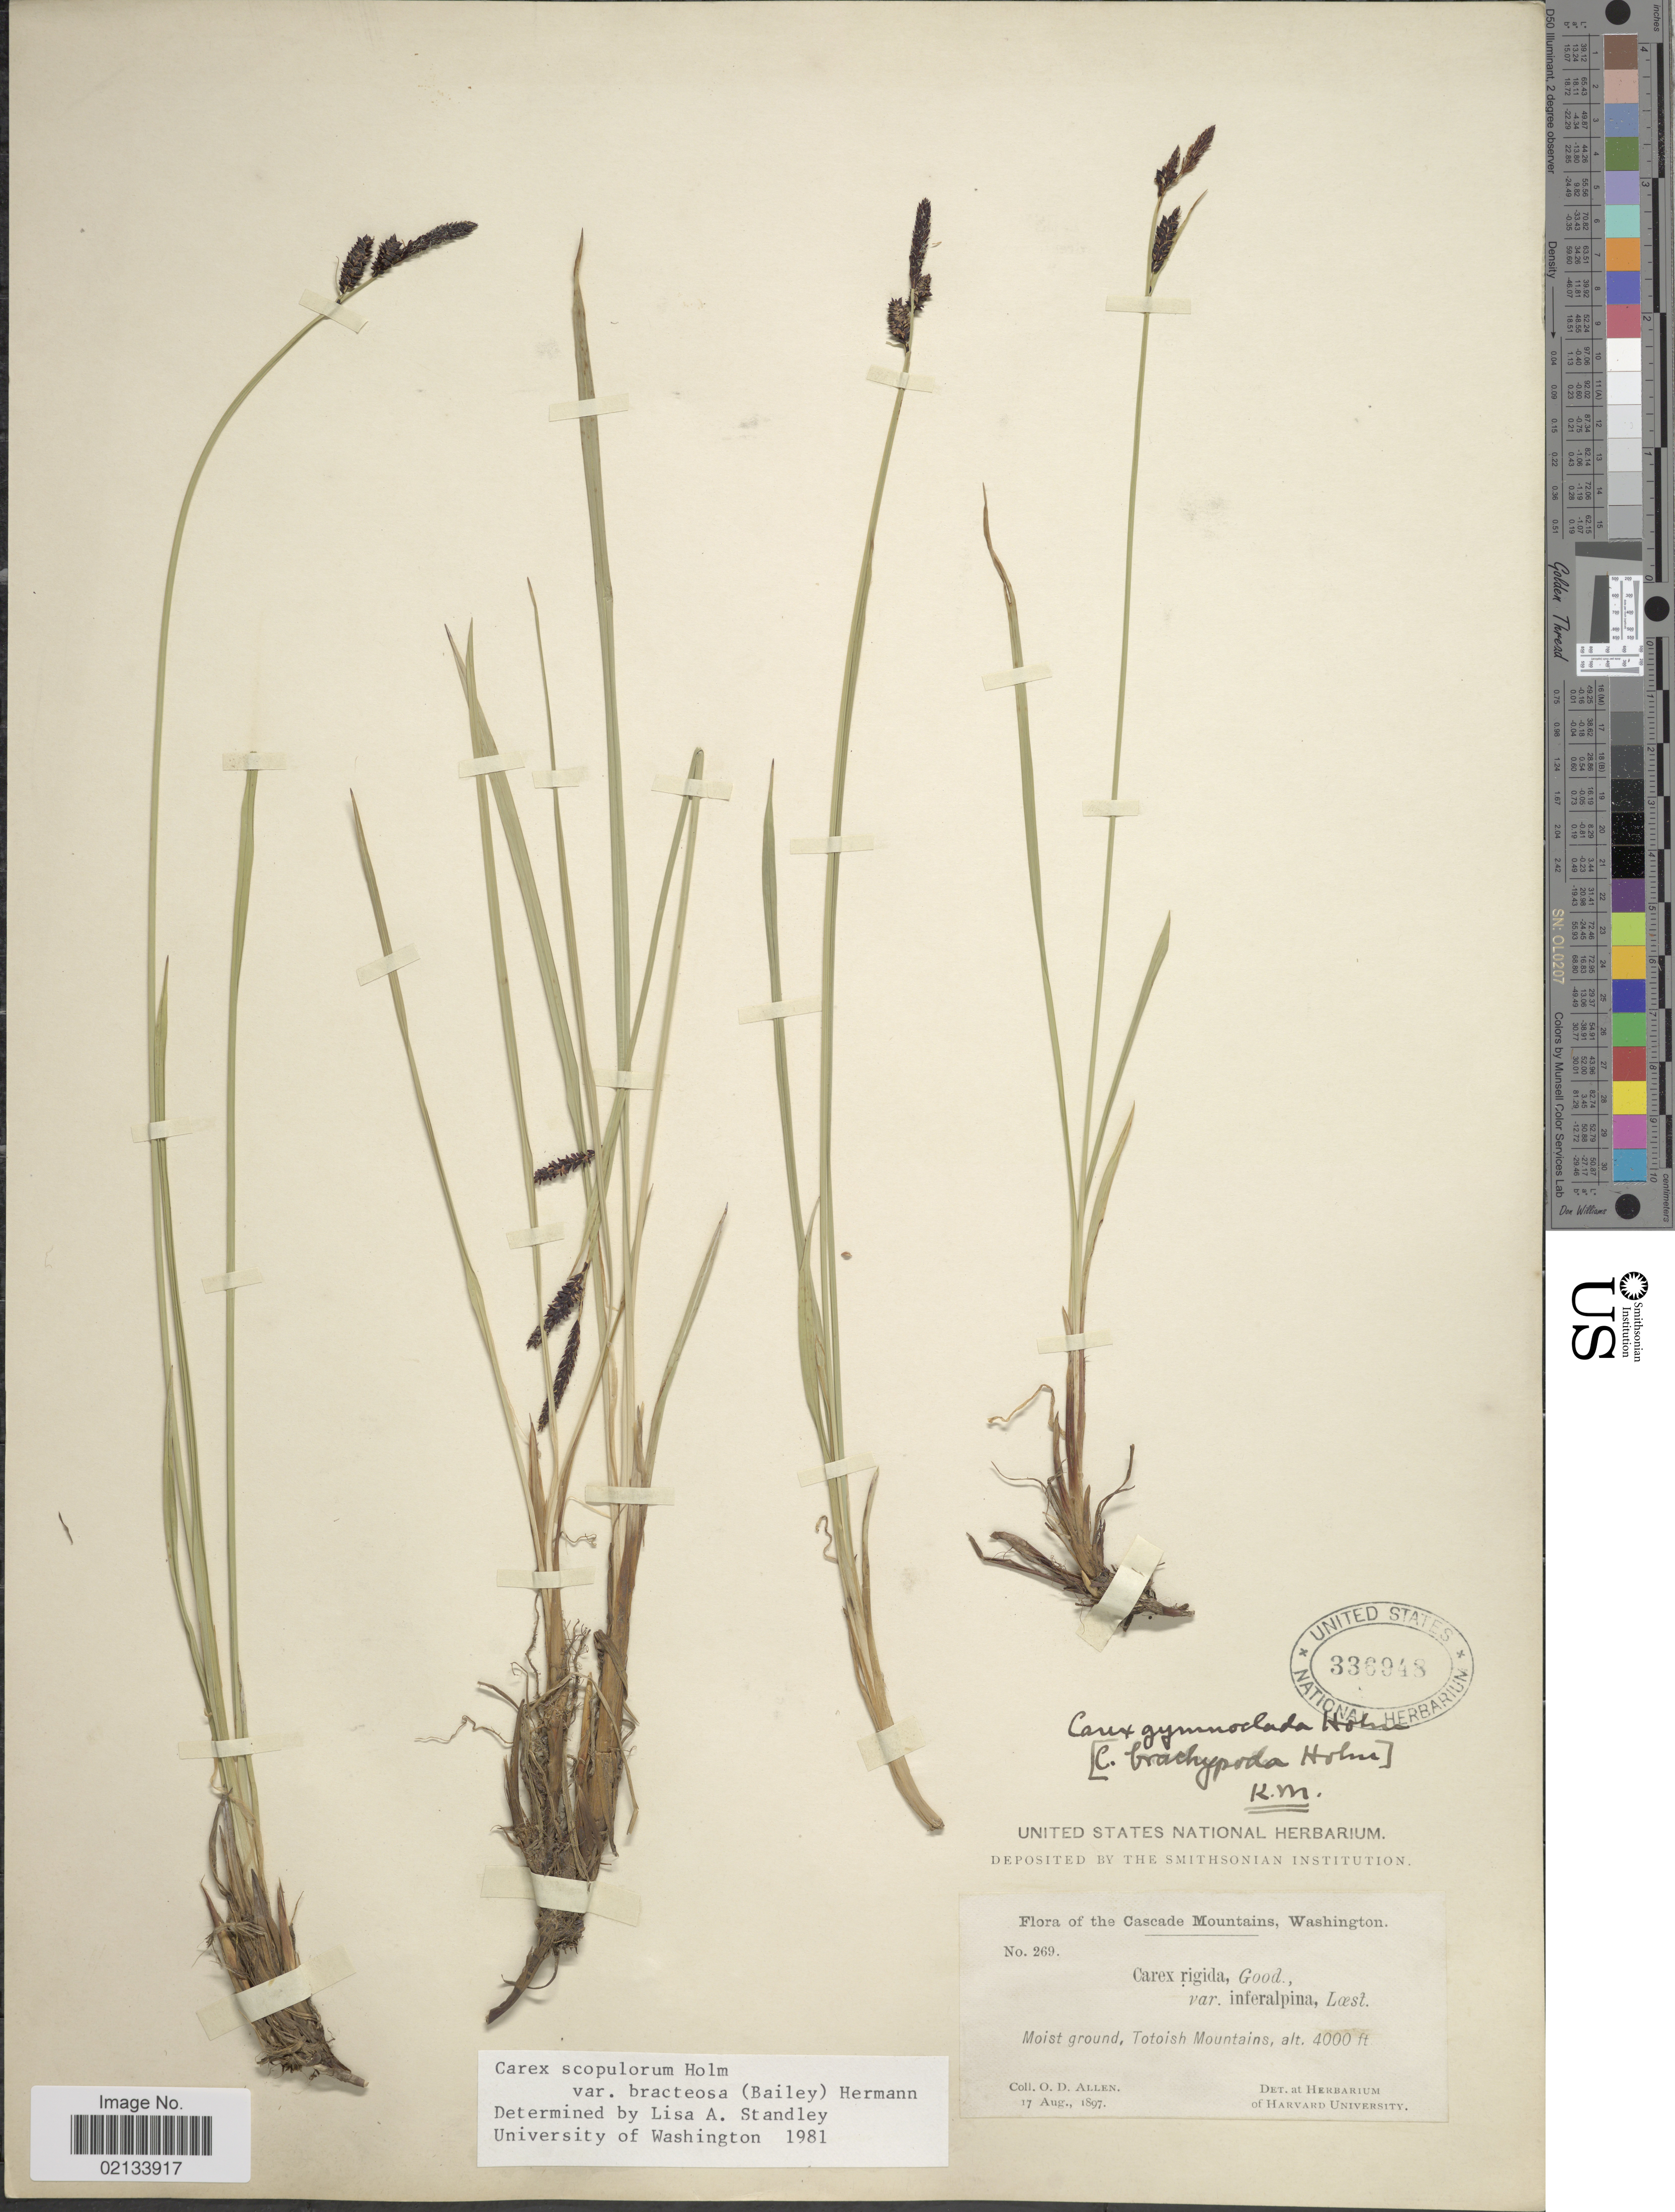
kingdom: Plantae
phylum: Tracheophyta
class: Liliopsida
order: Poales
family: Cyperaceae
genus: Carex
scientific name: Carex scopulorum var. bracteosa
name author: (L.H. Bailey) F.J. Herm.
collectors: O. D. Allen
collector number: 269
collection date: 1897-08-17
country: United States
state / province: Washington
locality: The Cascade Mountains, moist ground, Totoish Mountains.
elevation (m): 1219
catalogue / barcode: US 336948